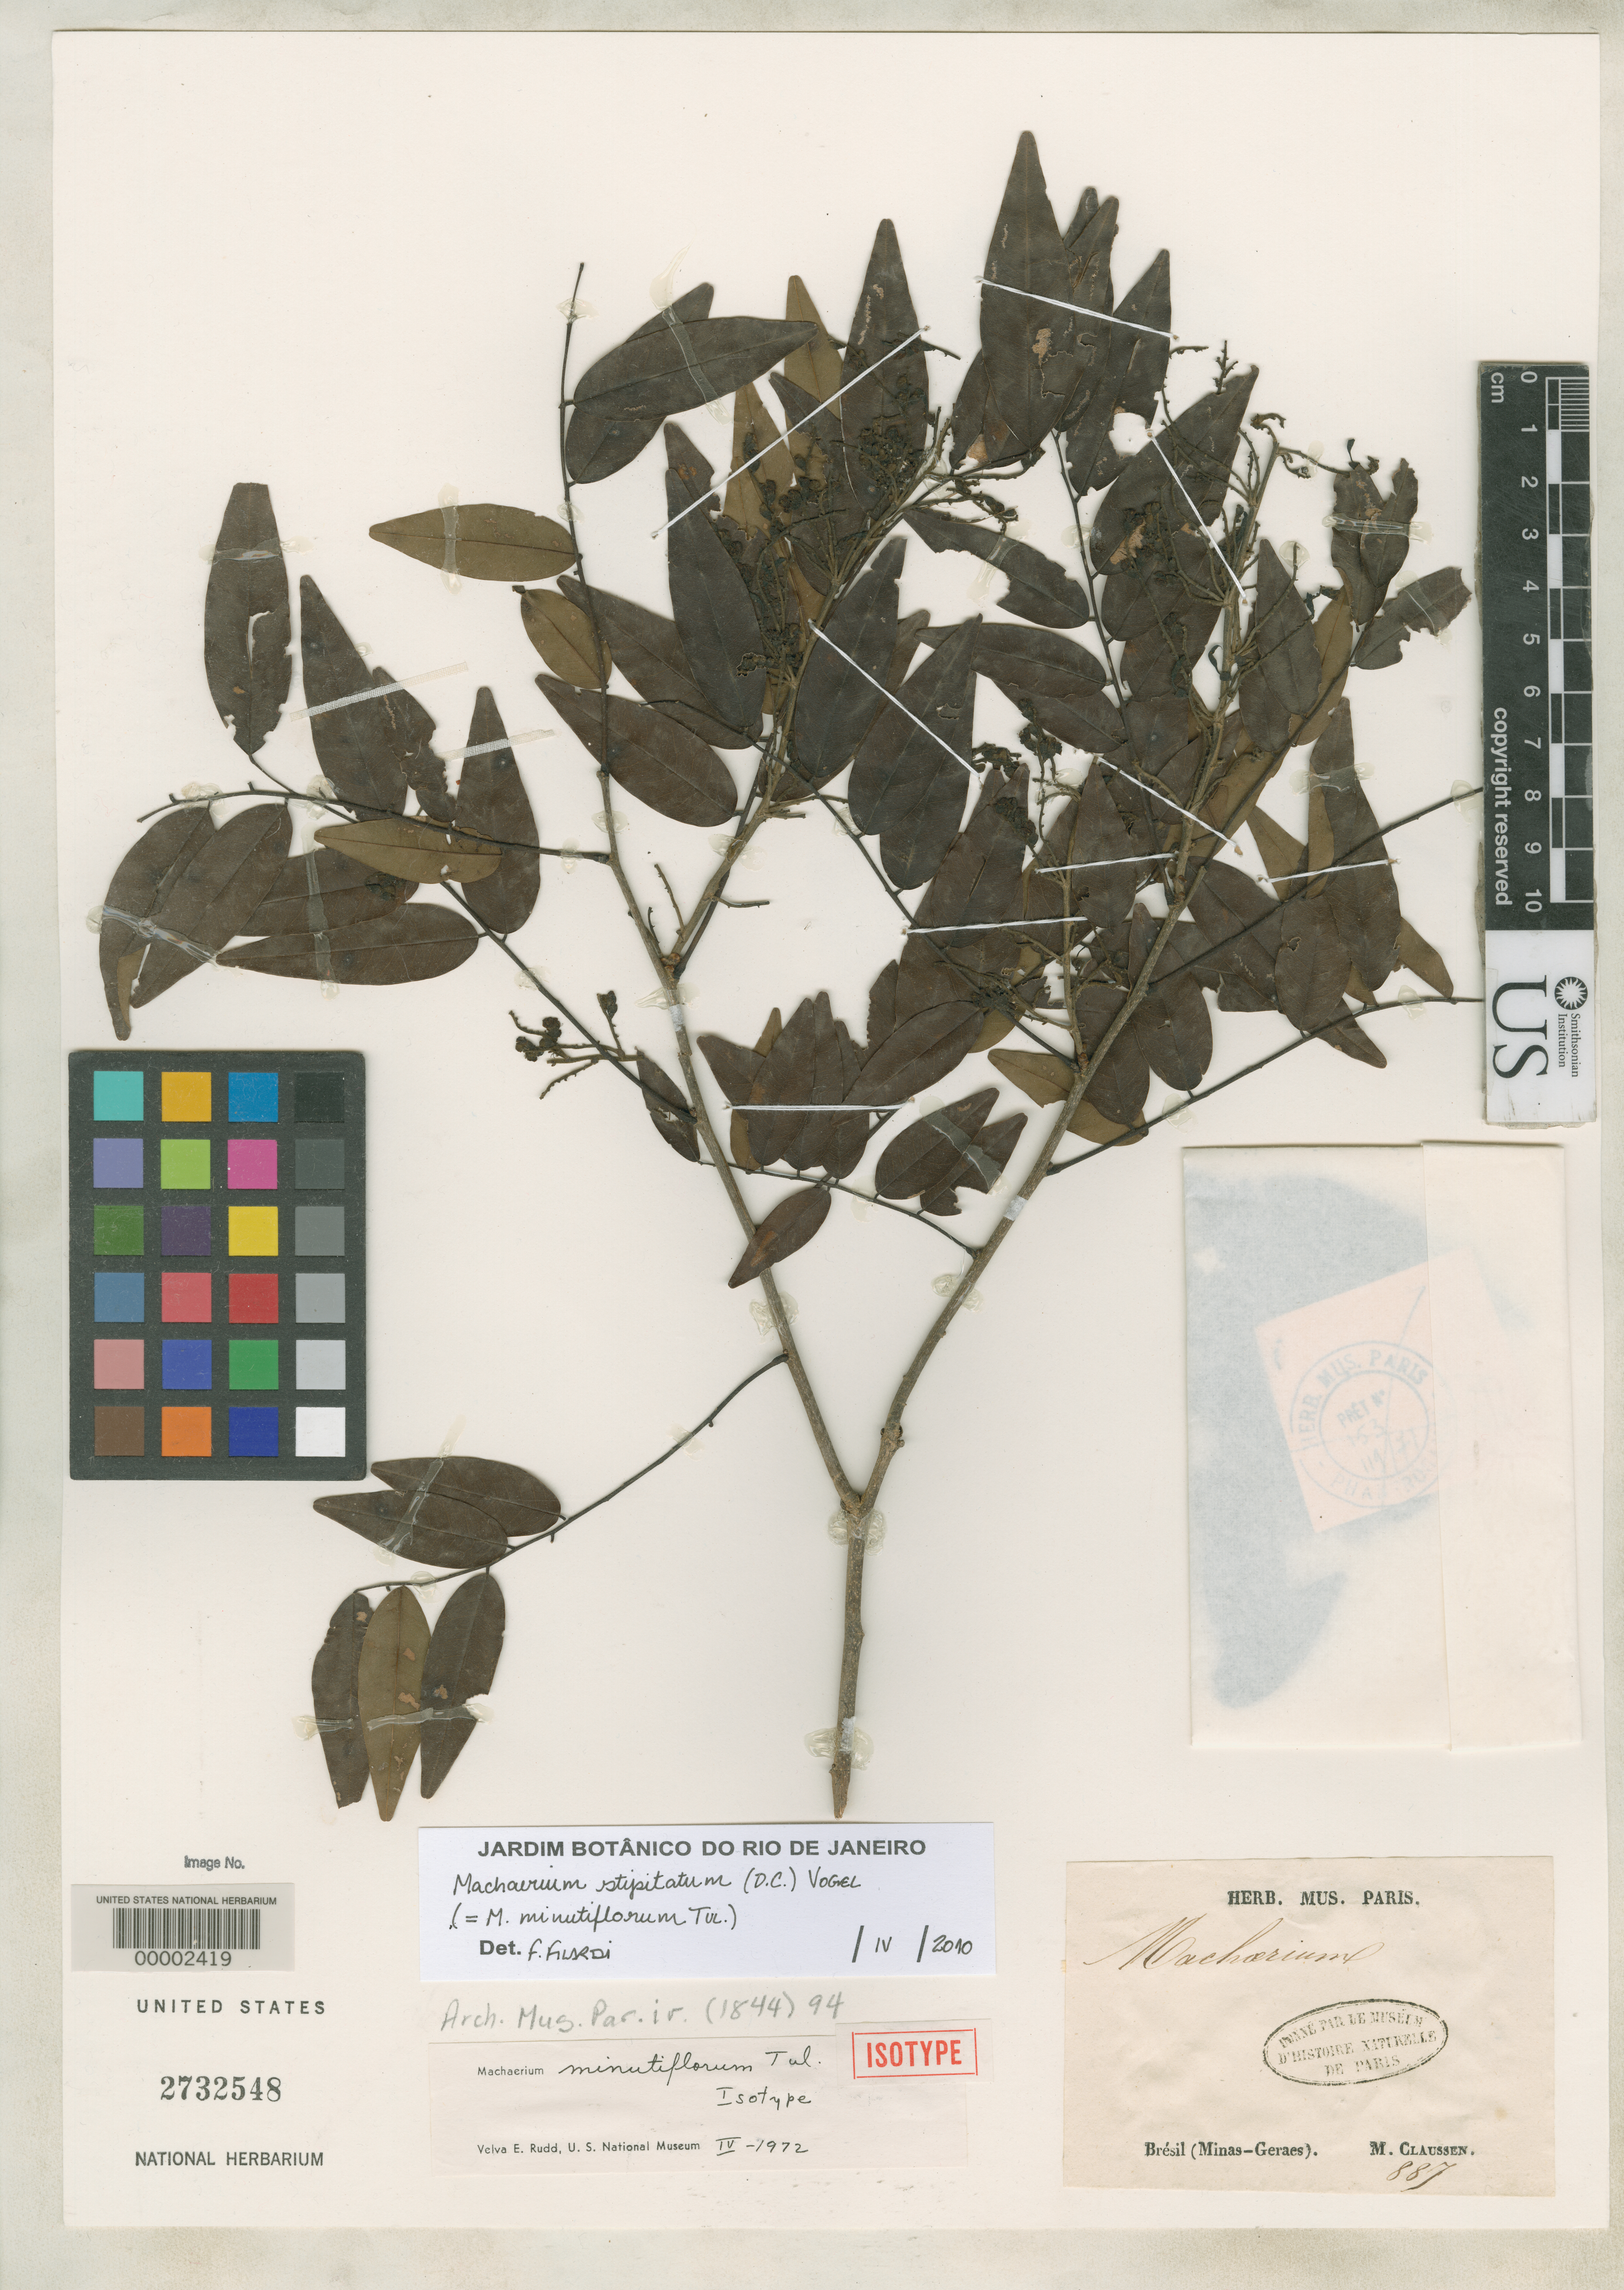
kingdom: Plantae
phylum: Tracheophyta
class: Magnoliopsida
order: Fabales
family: Fabaceae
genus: Machaerium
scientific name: Machaerium minutiflorum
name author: Tul.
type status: Isotype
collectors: P. Claussen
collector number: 887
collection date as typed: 1838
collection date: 1838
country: Brazil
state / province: Minas Gerais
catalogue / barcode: US 2732548